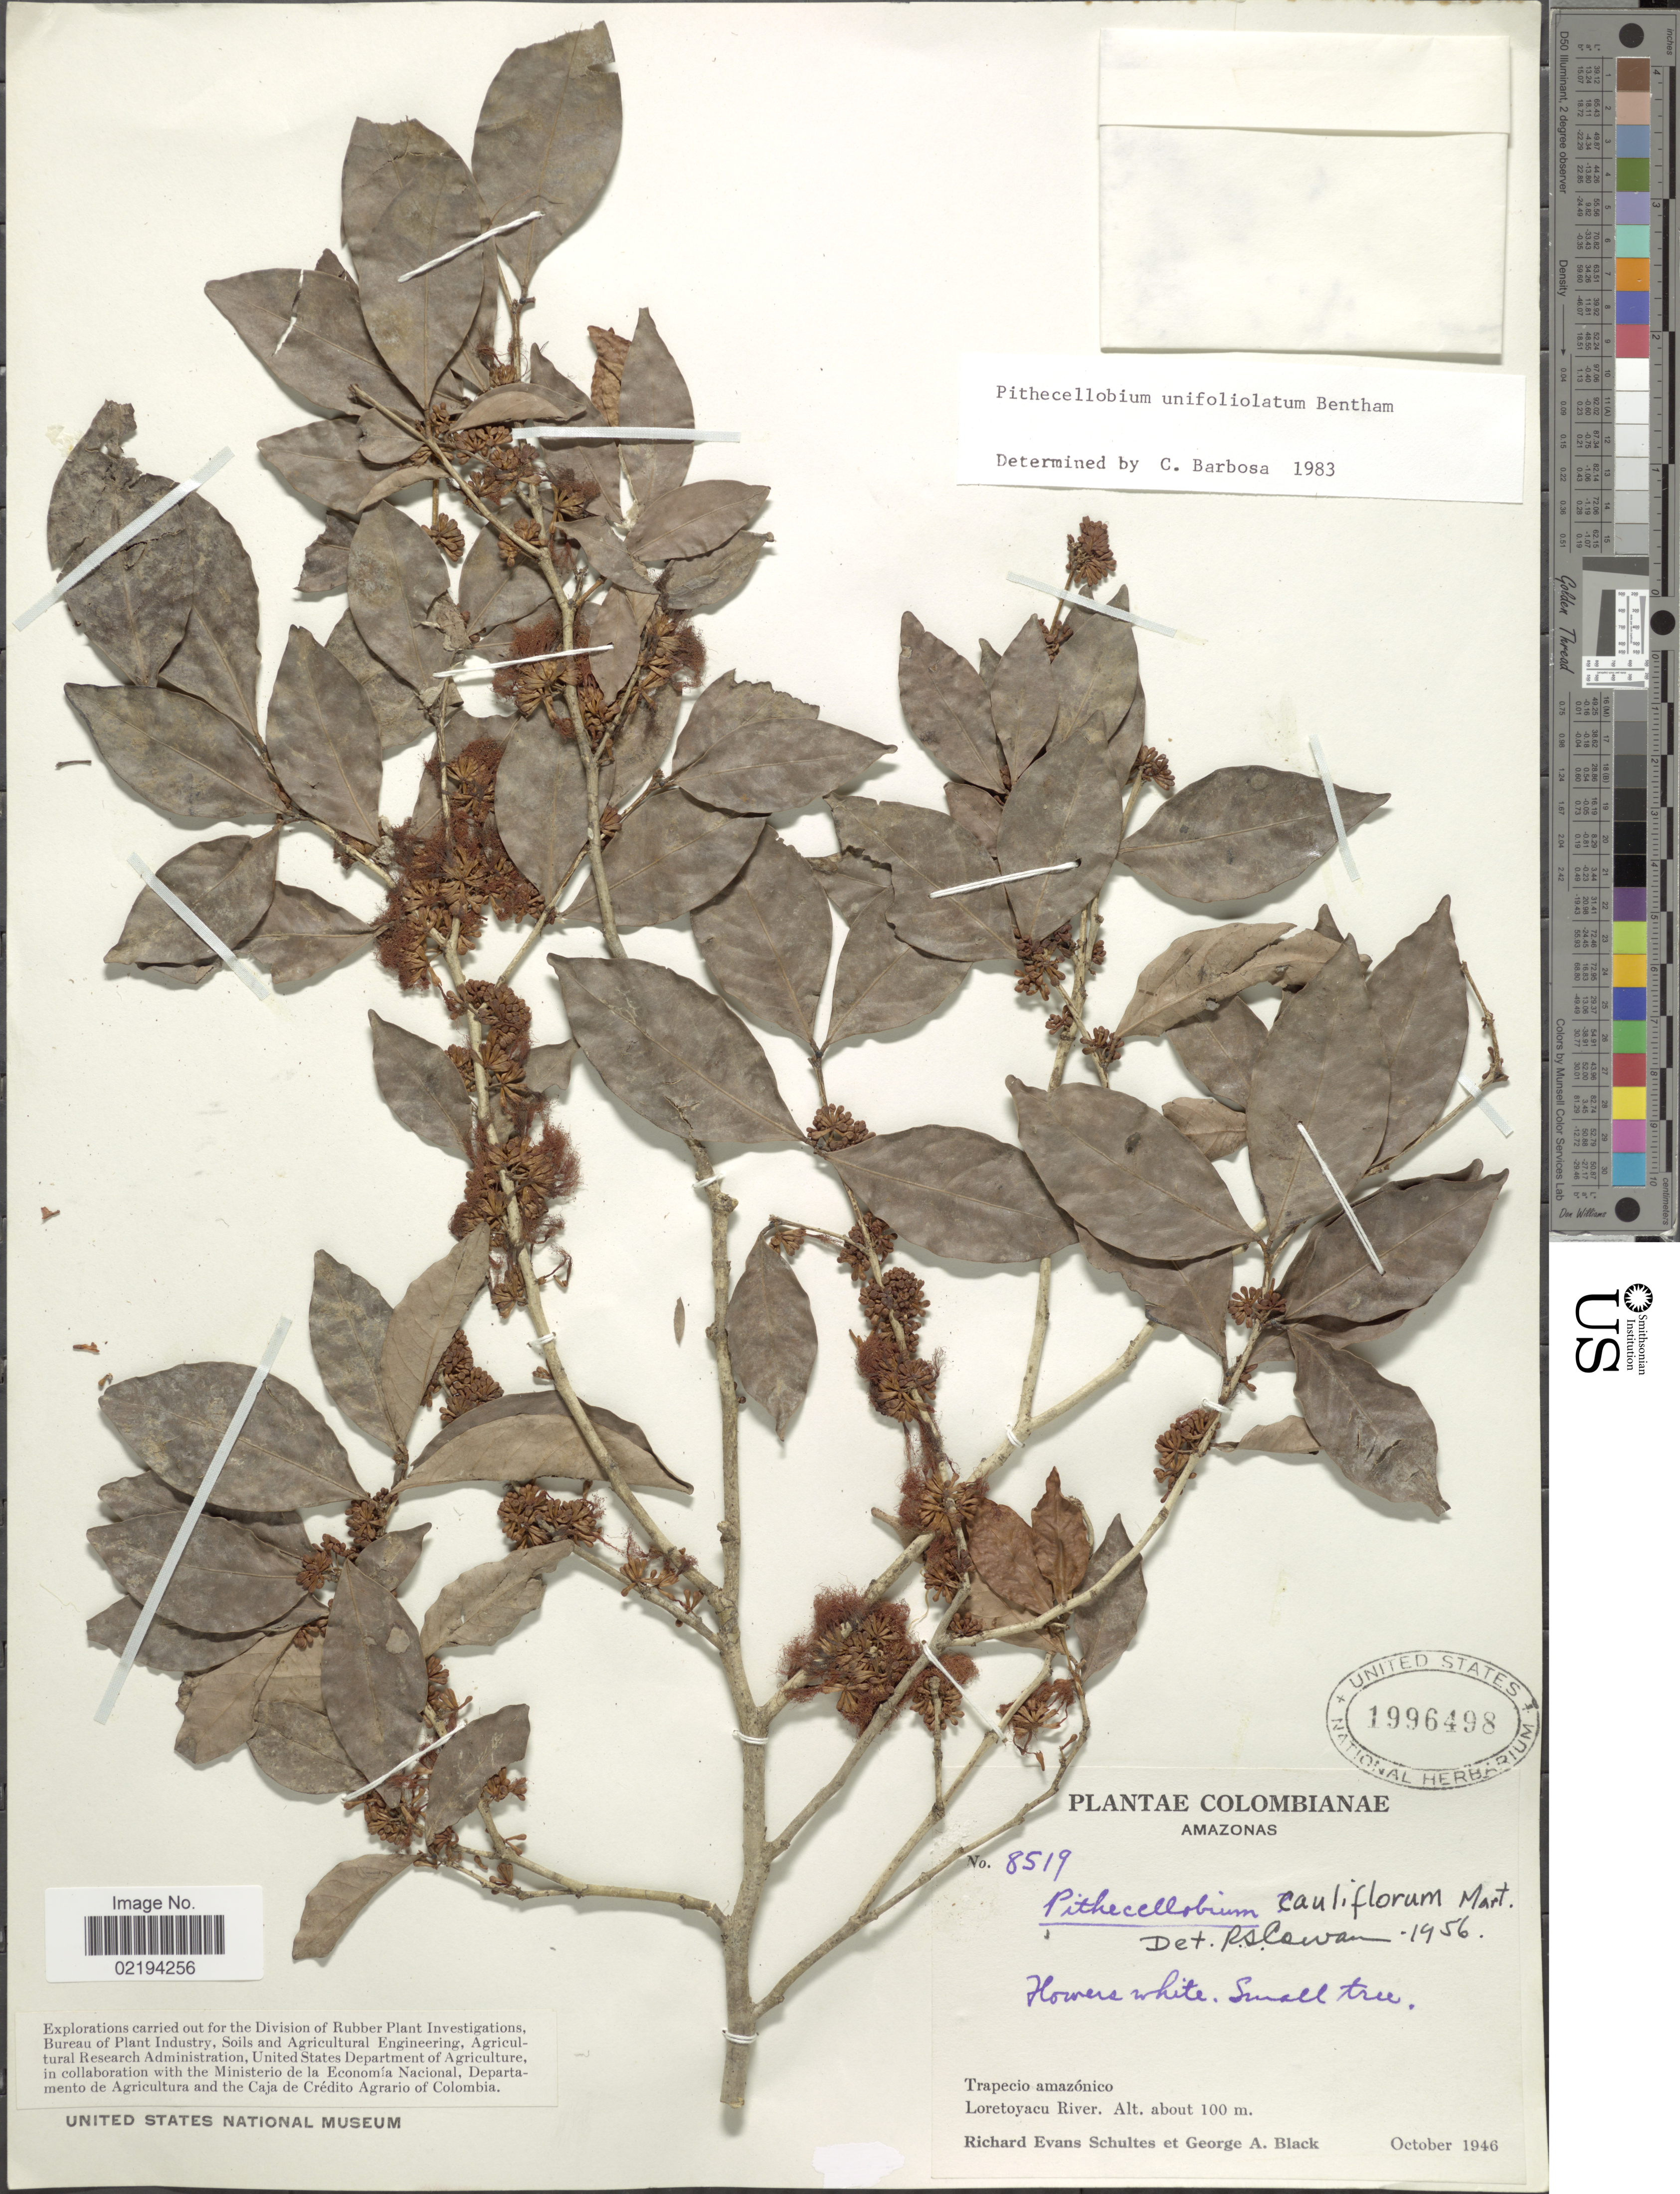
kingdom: Plantae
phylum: Tracheophyta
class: Magnoliopsida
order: Fabales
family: Fabaceae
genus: Zygia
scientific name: Zygia unifoliolata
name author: (Benth.) Pittier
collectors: R. E. Schultes & G. A. Black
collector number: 8519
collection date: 1946-10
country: Colombia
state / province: Amazônas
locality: Trapecio amazonico, Loretoyacu River.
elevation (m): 100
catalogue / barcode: US 1996498